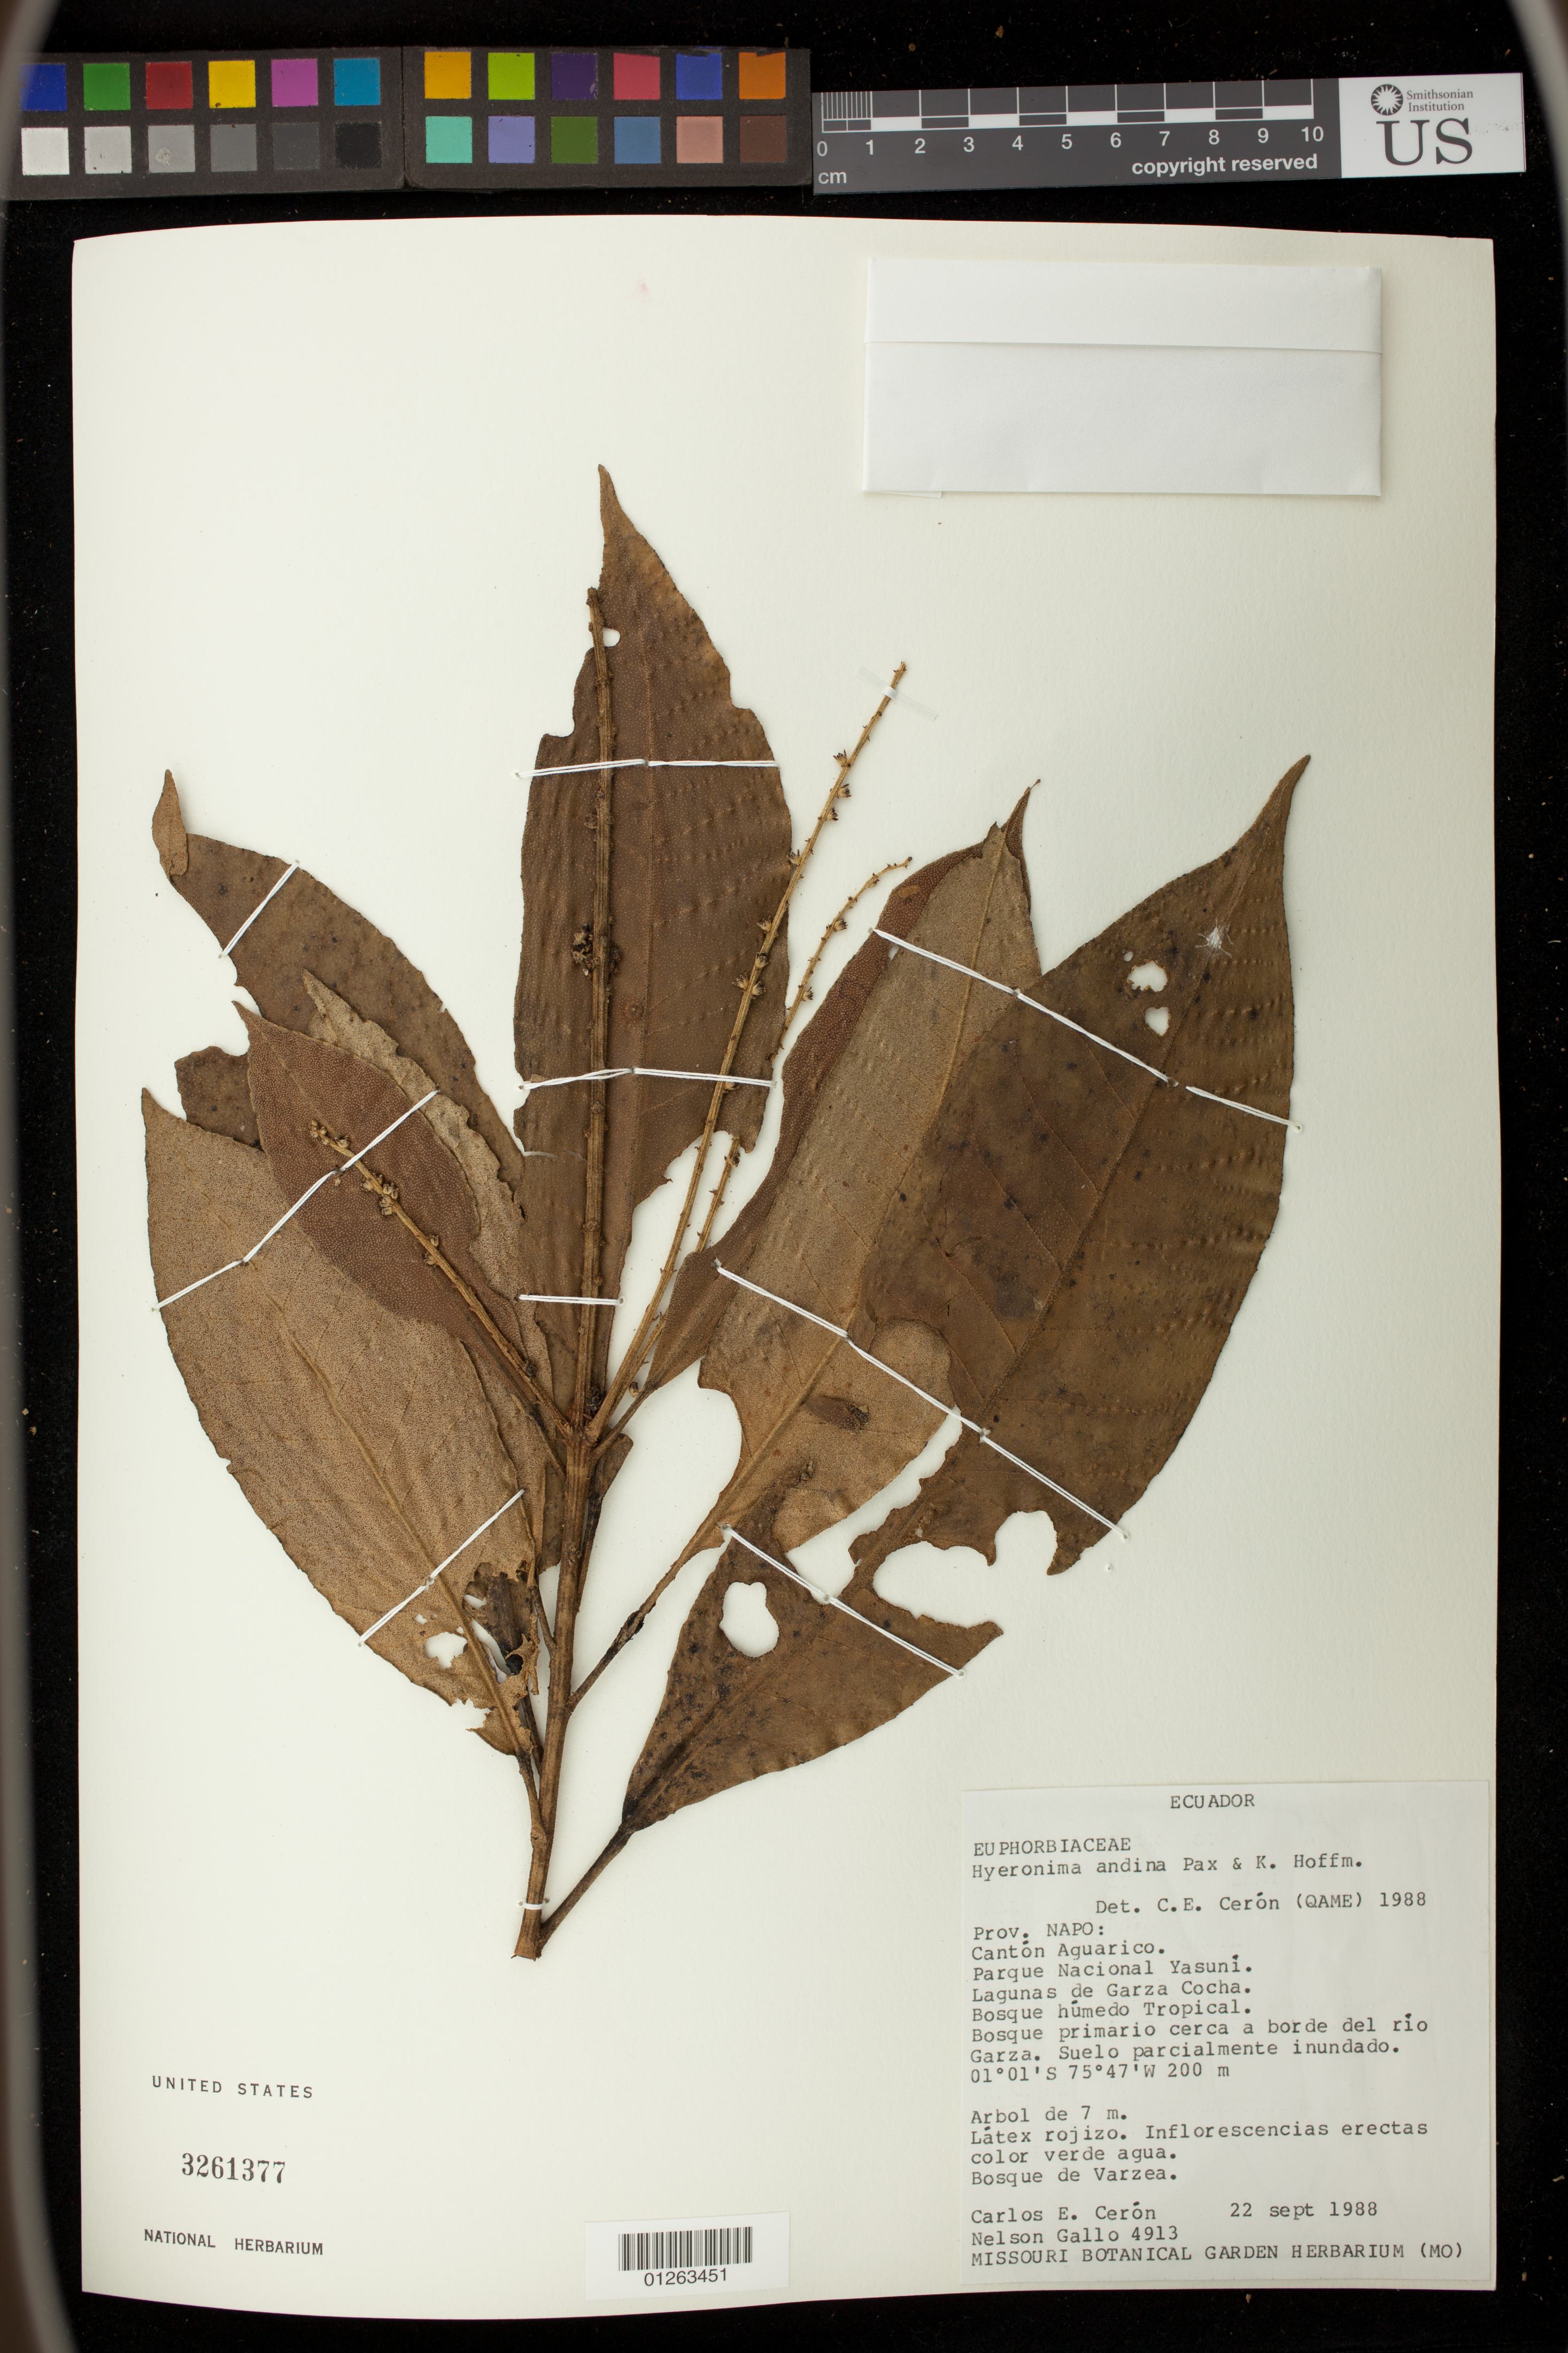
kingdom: Plantae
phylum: Tracheophyta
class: Magnoliopsida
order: Malpighiales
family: Phyllanthaceae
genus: Hieronyma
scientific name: Hieronyma andina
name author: Pax & K. Hoffm.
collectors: C. E. Cerón M. & N. Gallo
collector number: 4913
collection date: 1988-09-22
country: Ecuador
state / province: Napo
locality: Canton Aguarico. Parque Nacional Yasuni. Lagunas de Garza Cocha. Bosque primario cerca a borde del rio Garza.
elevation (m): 200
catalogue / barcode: US 3261377